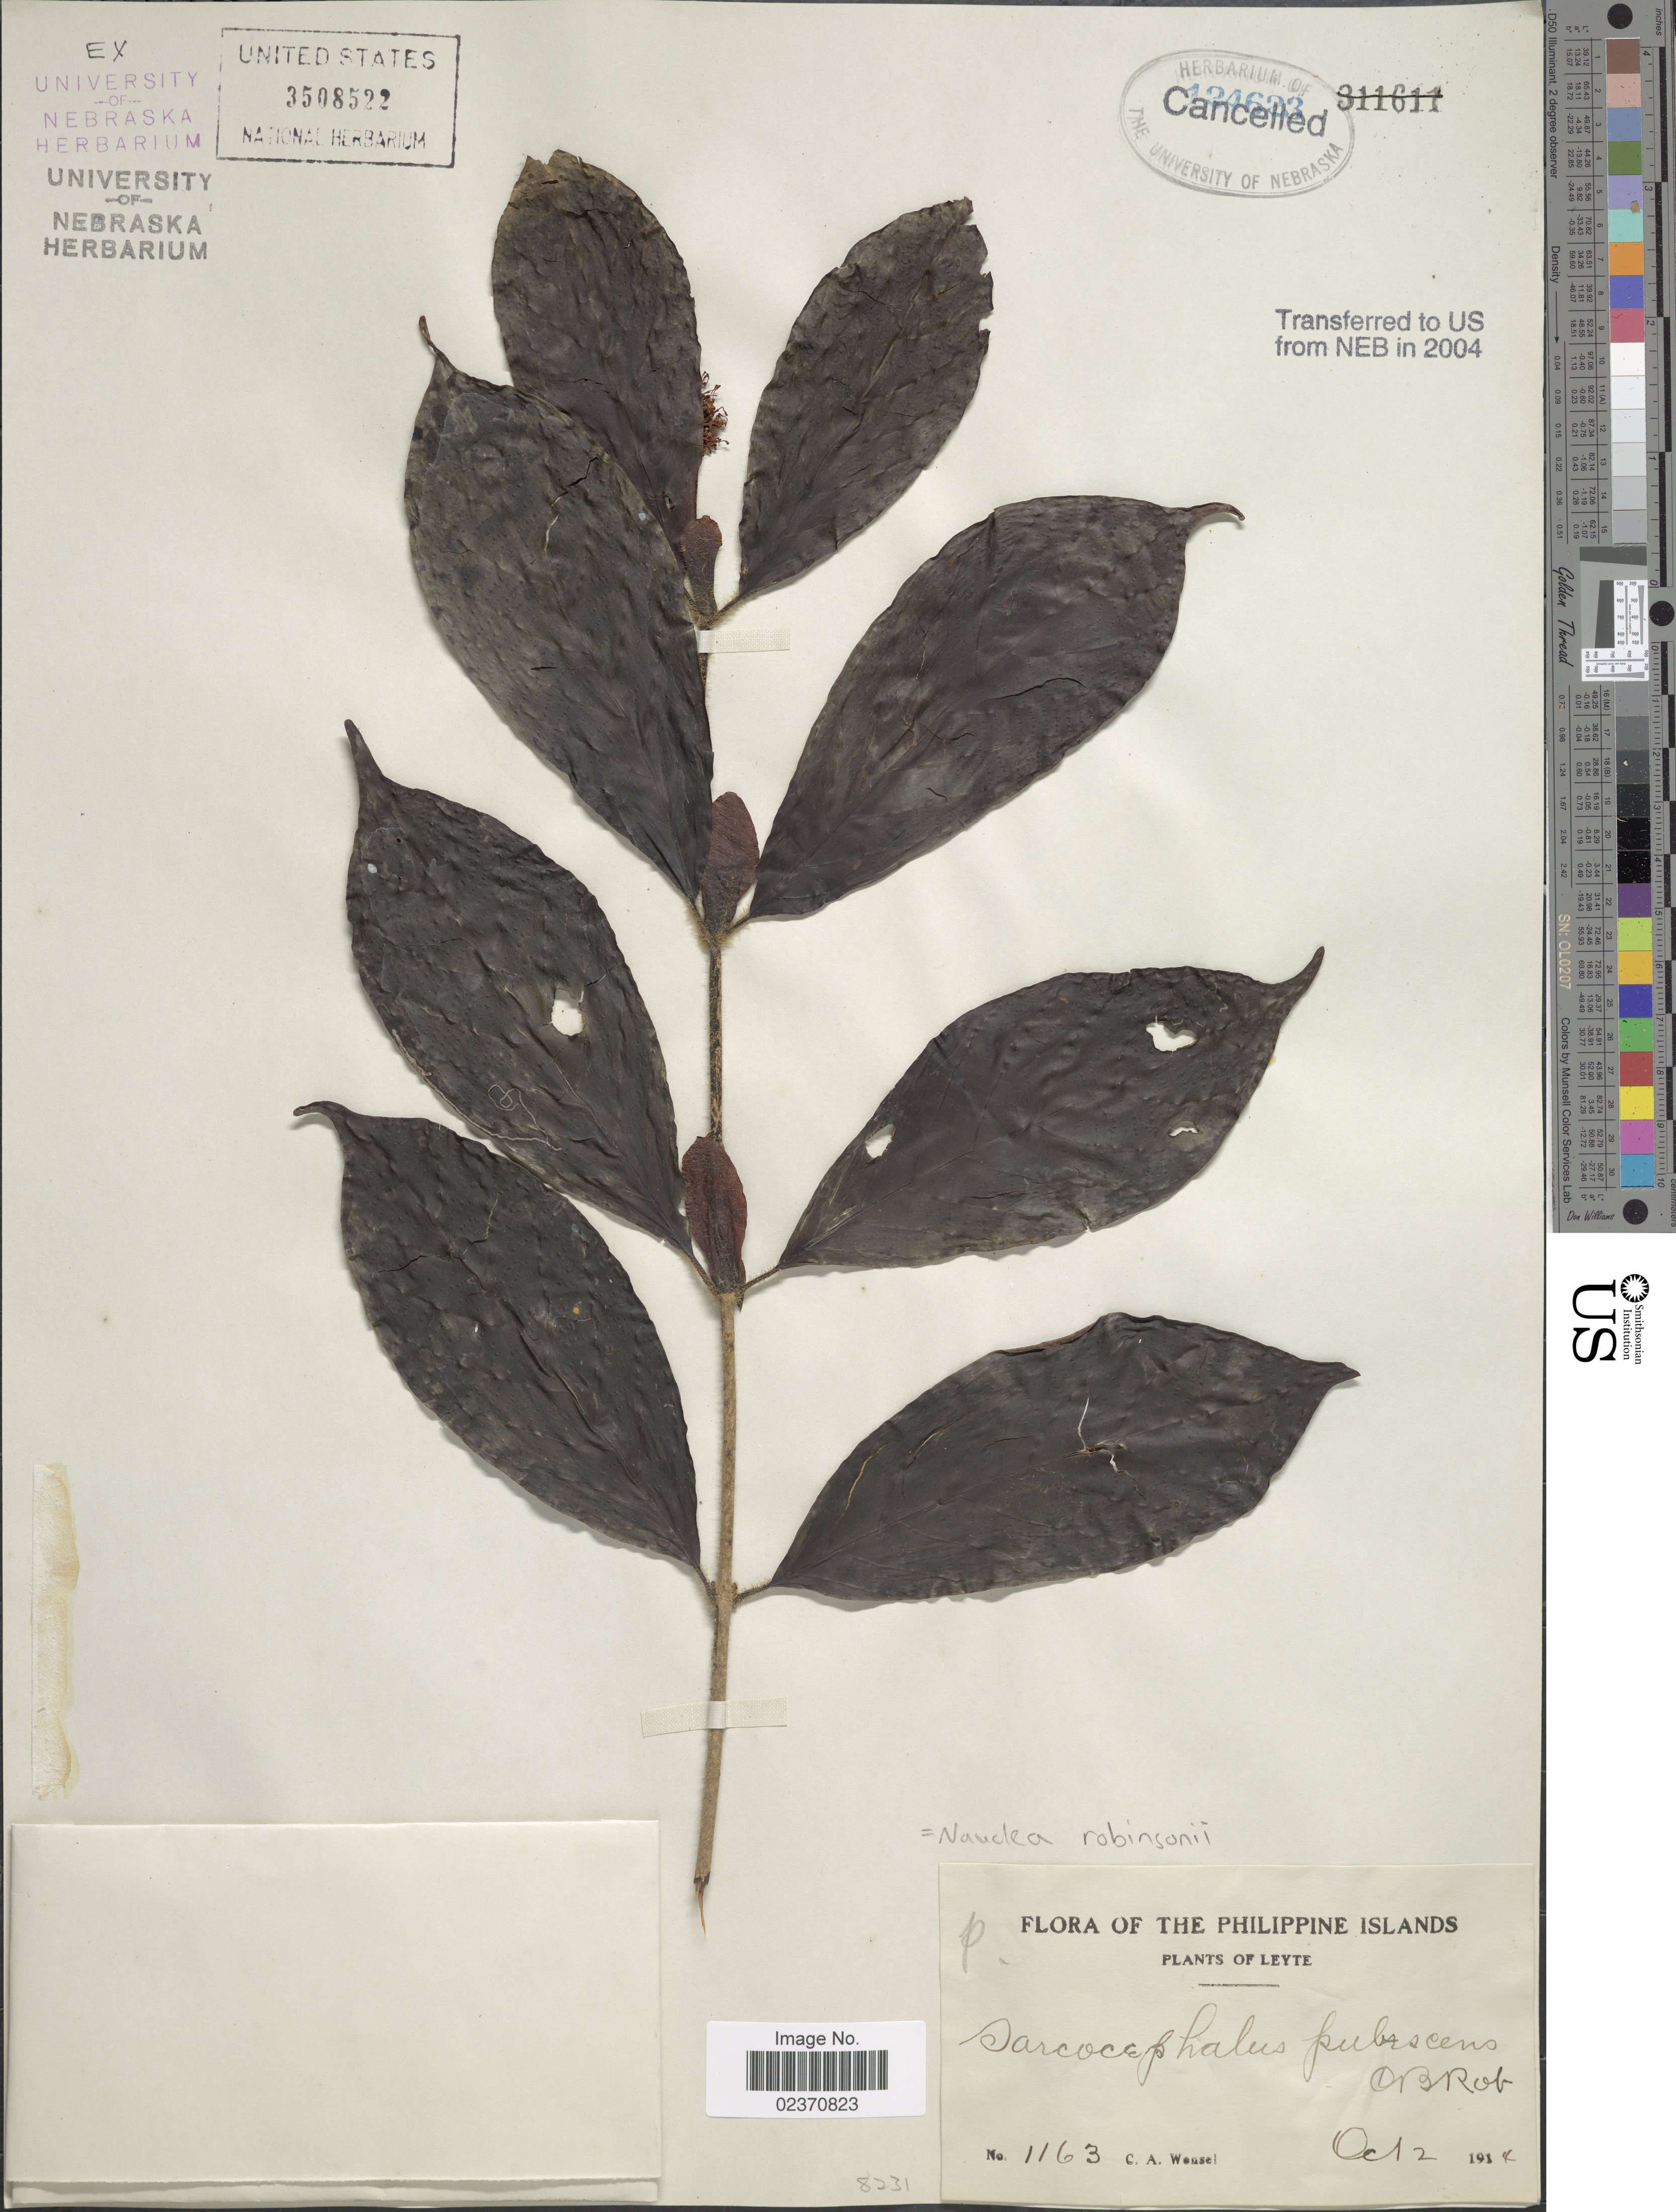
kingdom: Plantae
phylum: Tracheophyta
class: Magnoliopsida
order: Gentianales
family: Rubiaceae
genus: Nauclea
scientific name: Nauclea robinsonii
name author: Merr.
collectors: C. Wenzel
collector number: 1163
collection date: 1914-10-02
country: Philippines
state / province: Eastern Visayas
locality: Leyte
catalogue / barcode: US 3508522